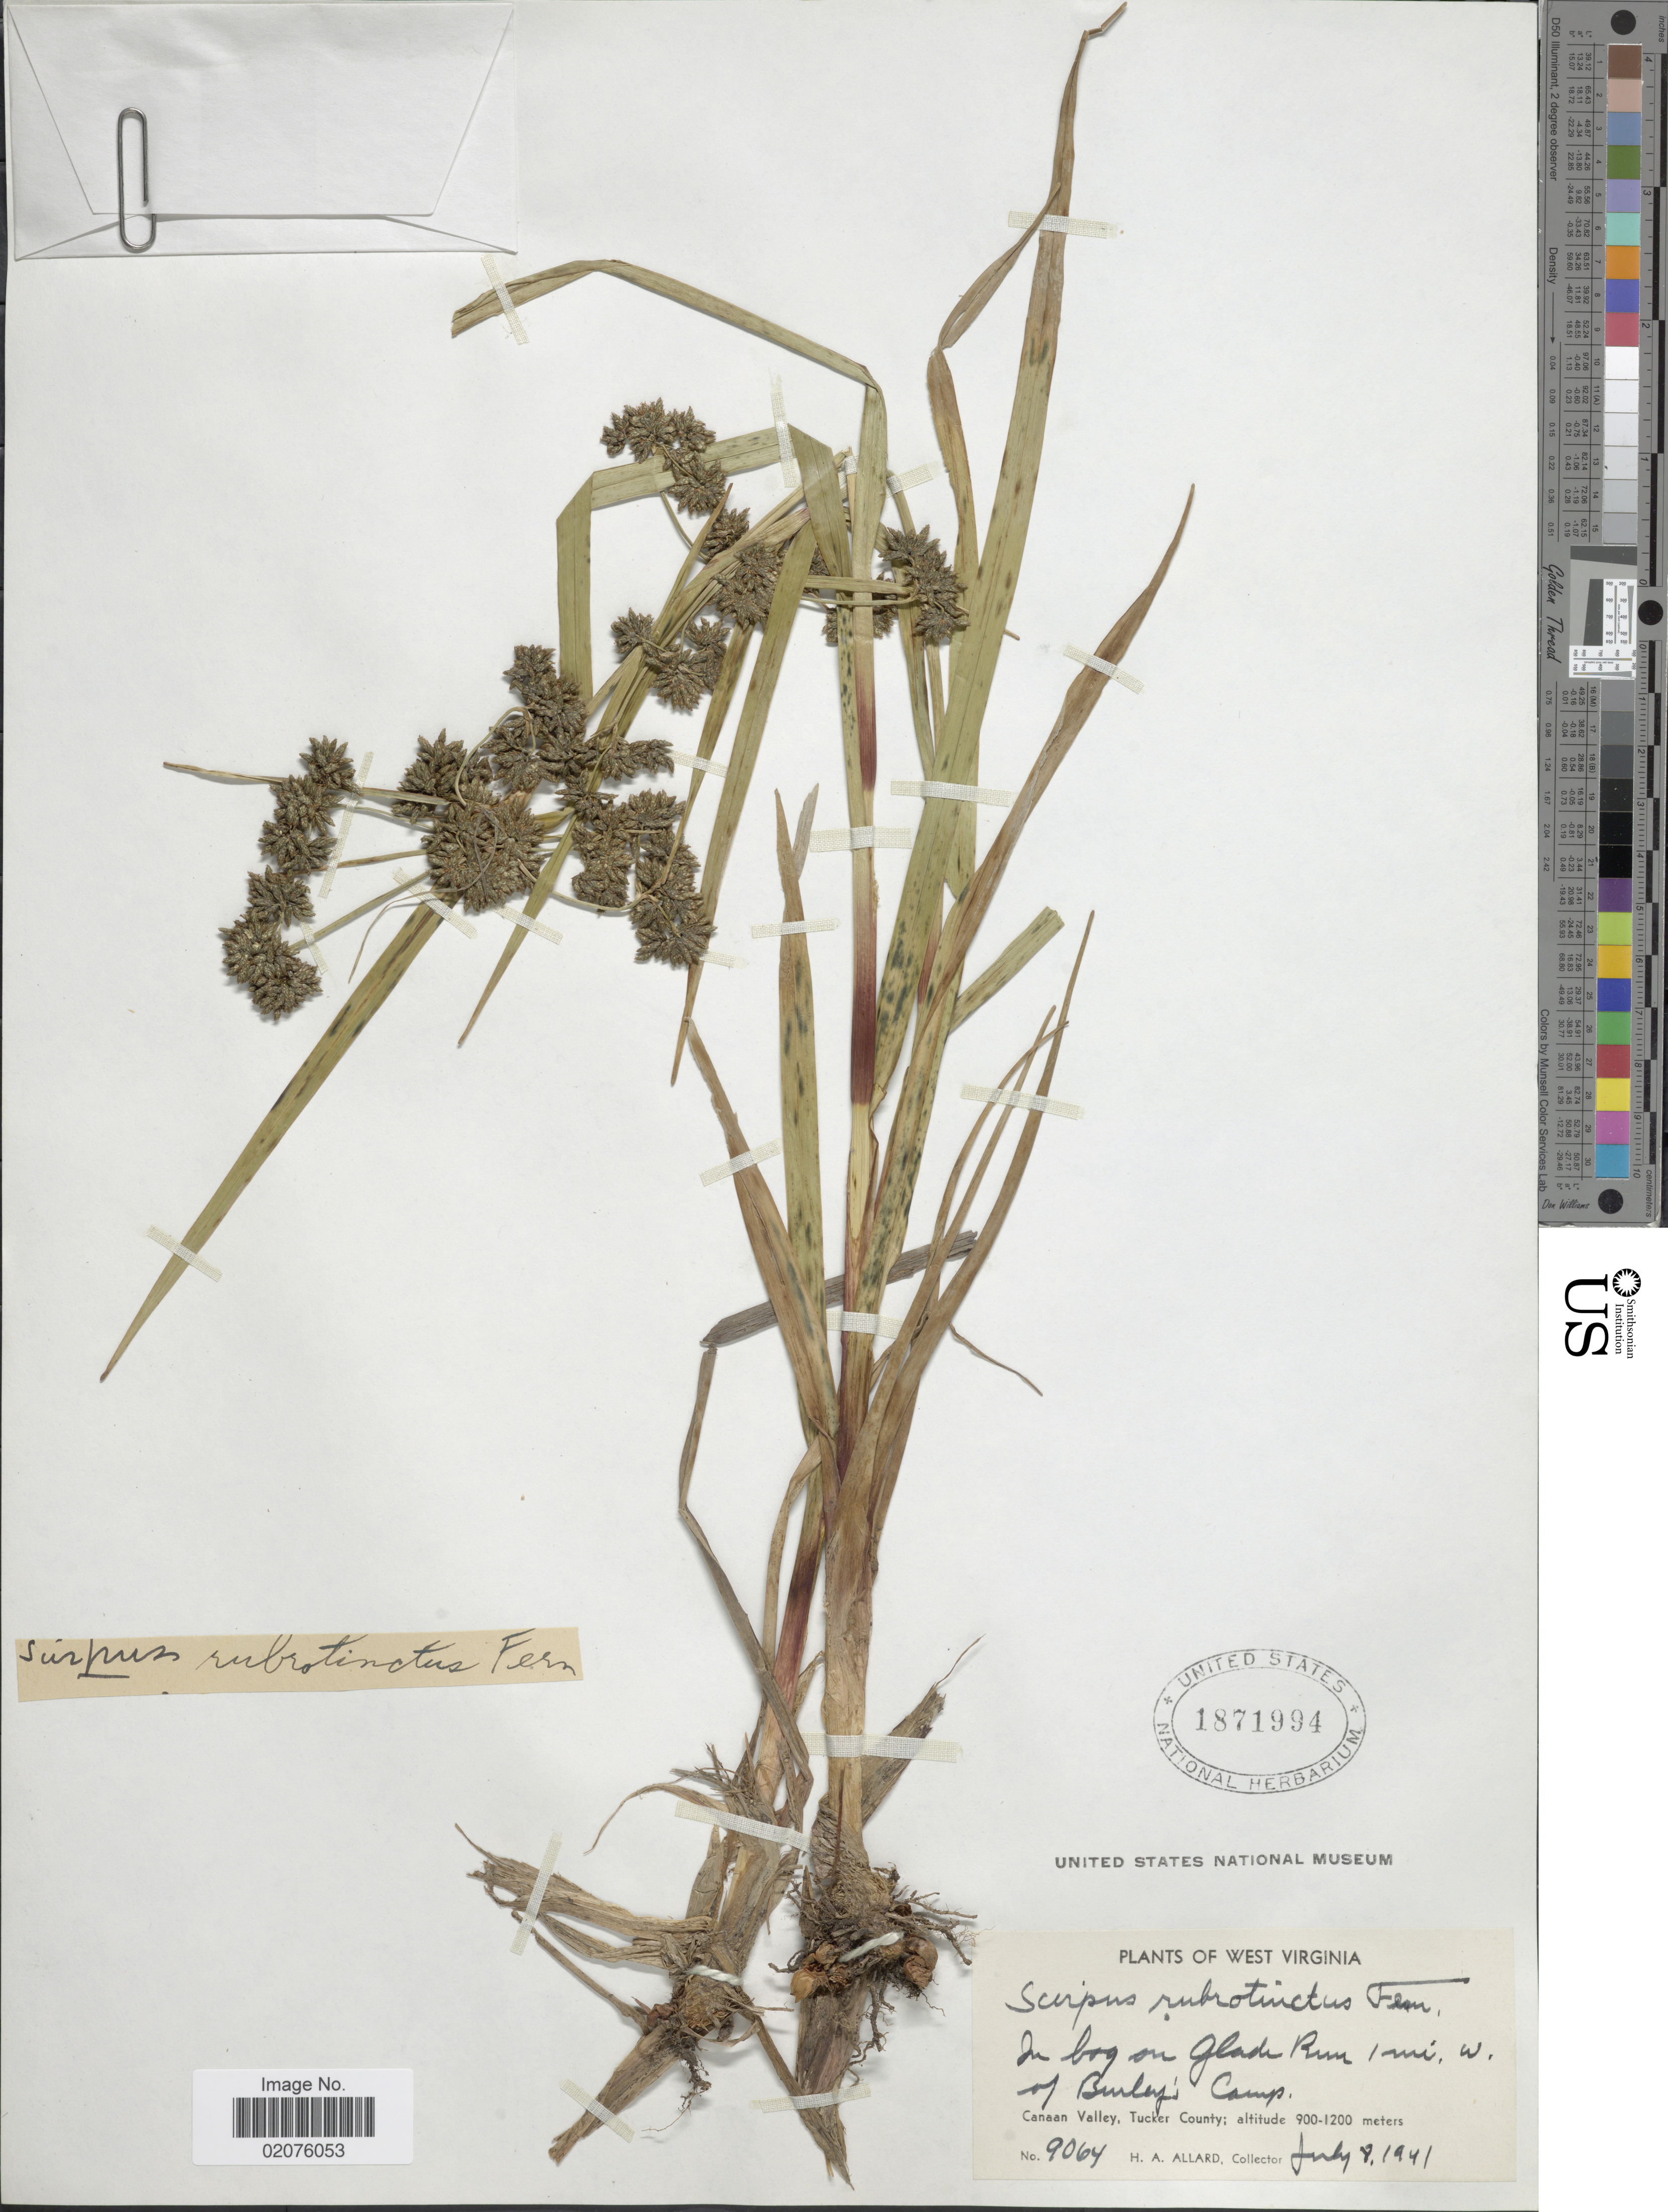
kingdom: Plantae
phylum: Tracheophyta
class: Liliopsida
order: Poales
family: Cyperaceae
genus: Scirpus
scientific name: Scirpus microcarpus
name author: J. Presl & C. Presl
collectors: H. A. Allard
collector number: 9064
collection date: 1941-07-08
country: United States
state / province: West Virginia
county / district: Tucker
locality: In bog om Glade Rim 1 mi. W. of Burley's Camp, Canaan Valley, Tucker County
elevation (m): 900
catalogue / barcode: US 1871994